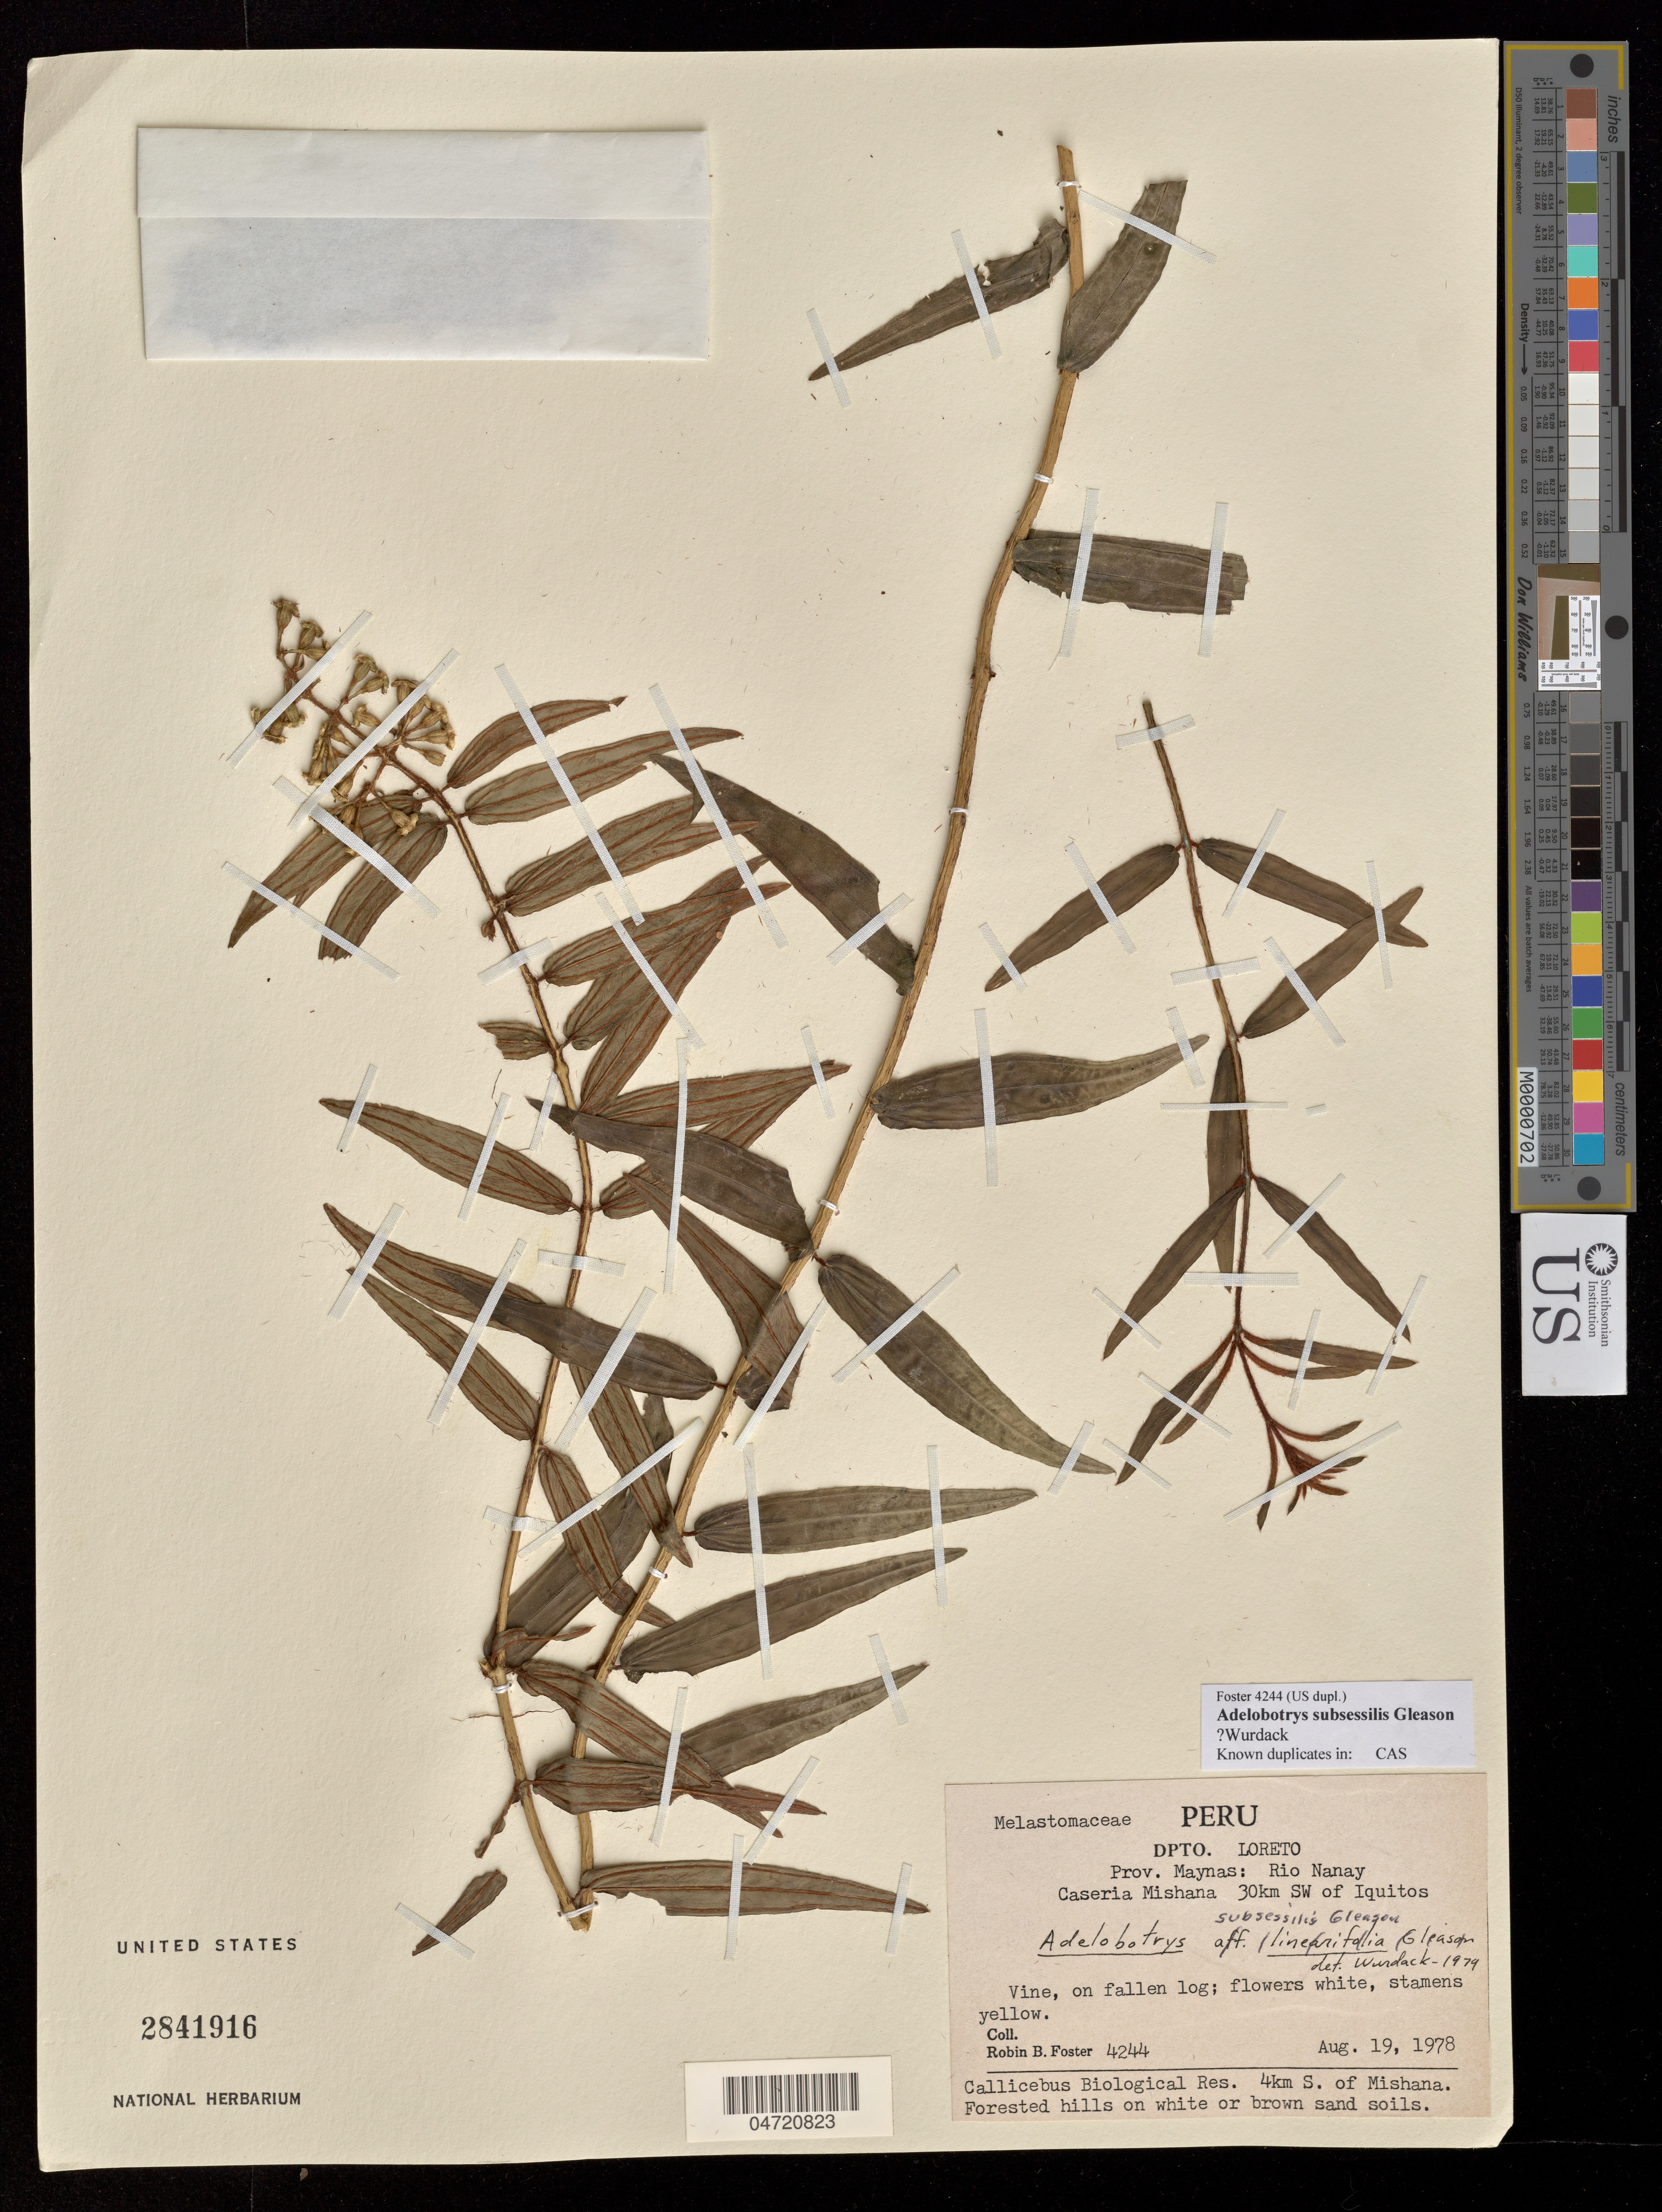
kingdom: Plantae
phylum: Tracheophyta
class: Magnoliopsida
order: Myrtales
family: Melastomataceae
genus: Adelobotrys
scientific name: Adelobotrys subsessilis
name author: Gleason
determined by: Schulman, Leif, (TUR), University of Turku (FINLAND)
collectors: R. B. Foster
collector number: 4244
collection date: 1978-08-19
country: Peru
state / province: Loreto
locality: Prov. Maynas: Rio Nanay, Caseria Mishana 30 km SW of Iquitos.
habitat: On fallen log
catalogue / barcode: US 2841916